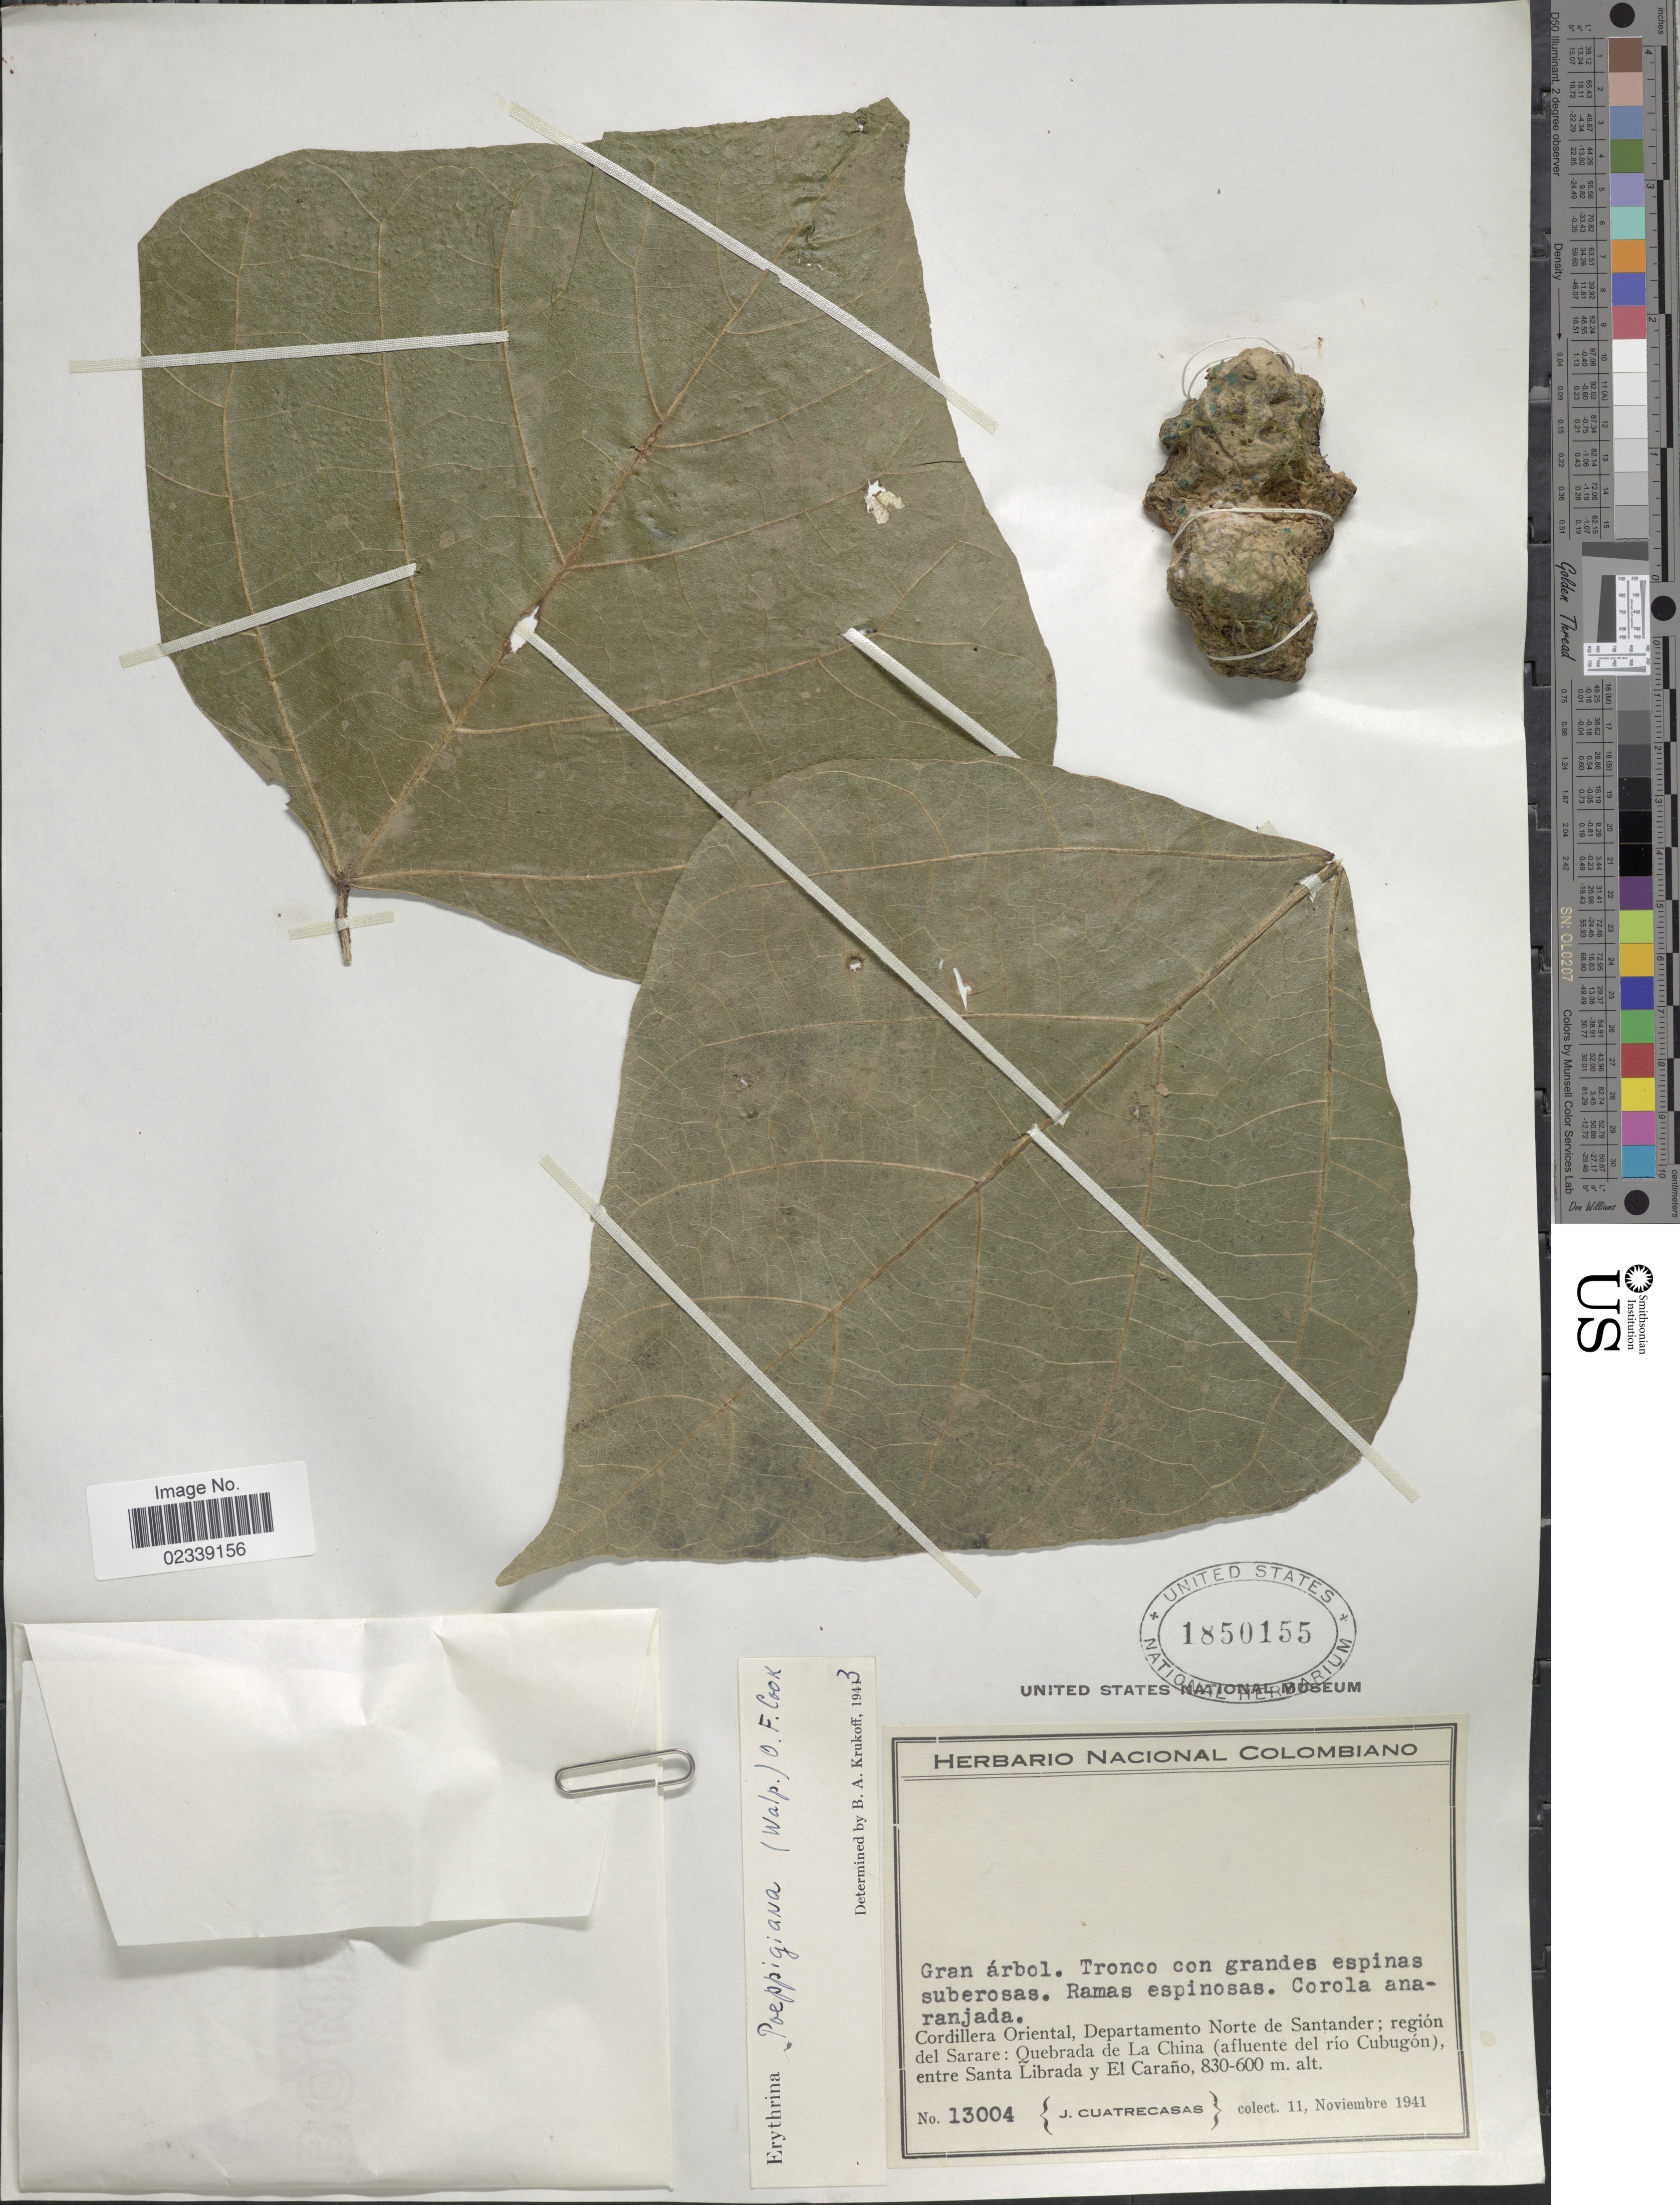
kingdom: Plantae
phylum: Tracheophyta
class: Magnoliopsida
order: Fabales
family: Fabaceae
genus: Erythrina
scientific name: Erythrina poeppigiana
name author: (Walp.) O.F. Cook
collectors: J. Cuatrecasas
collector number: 13004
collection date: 1941-11-11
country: Colombia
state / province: Norte de Santander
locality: Cordillera Oriental, region del Sarare, Quebrada de La China (afluente del Rio Cubugon), entre Santa Librada y El Carano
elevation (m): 600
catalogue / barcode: US 1850155